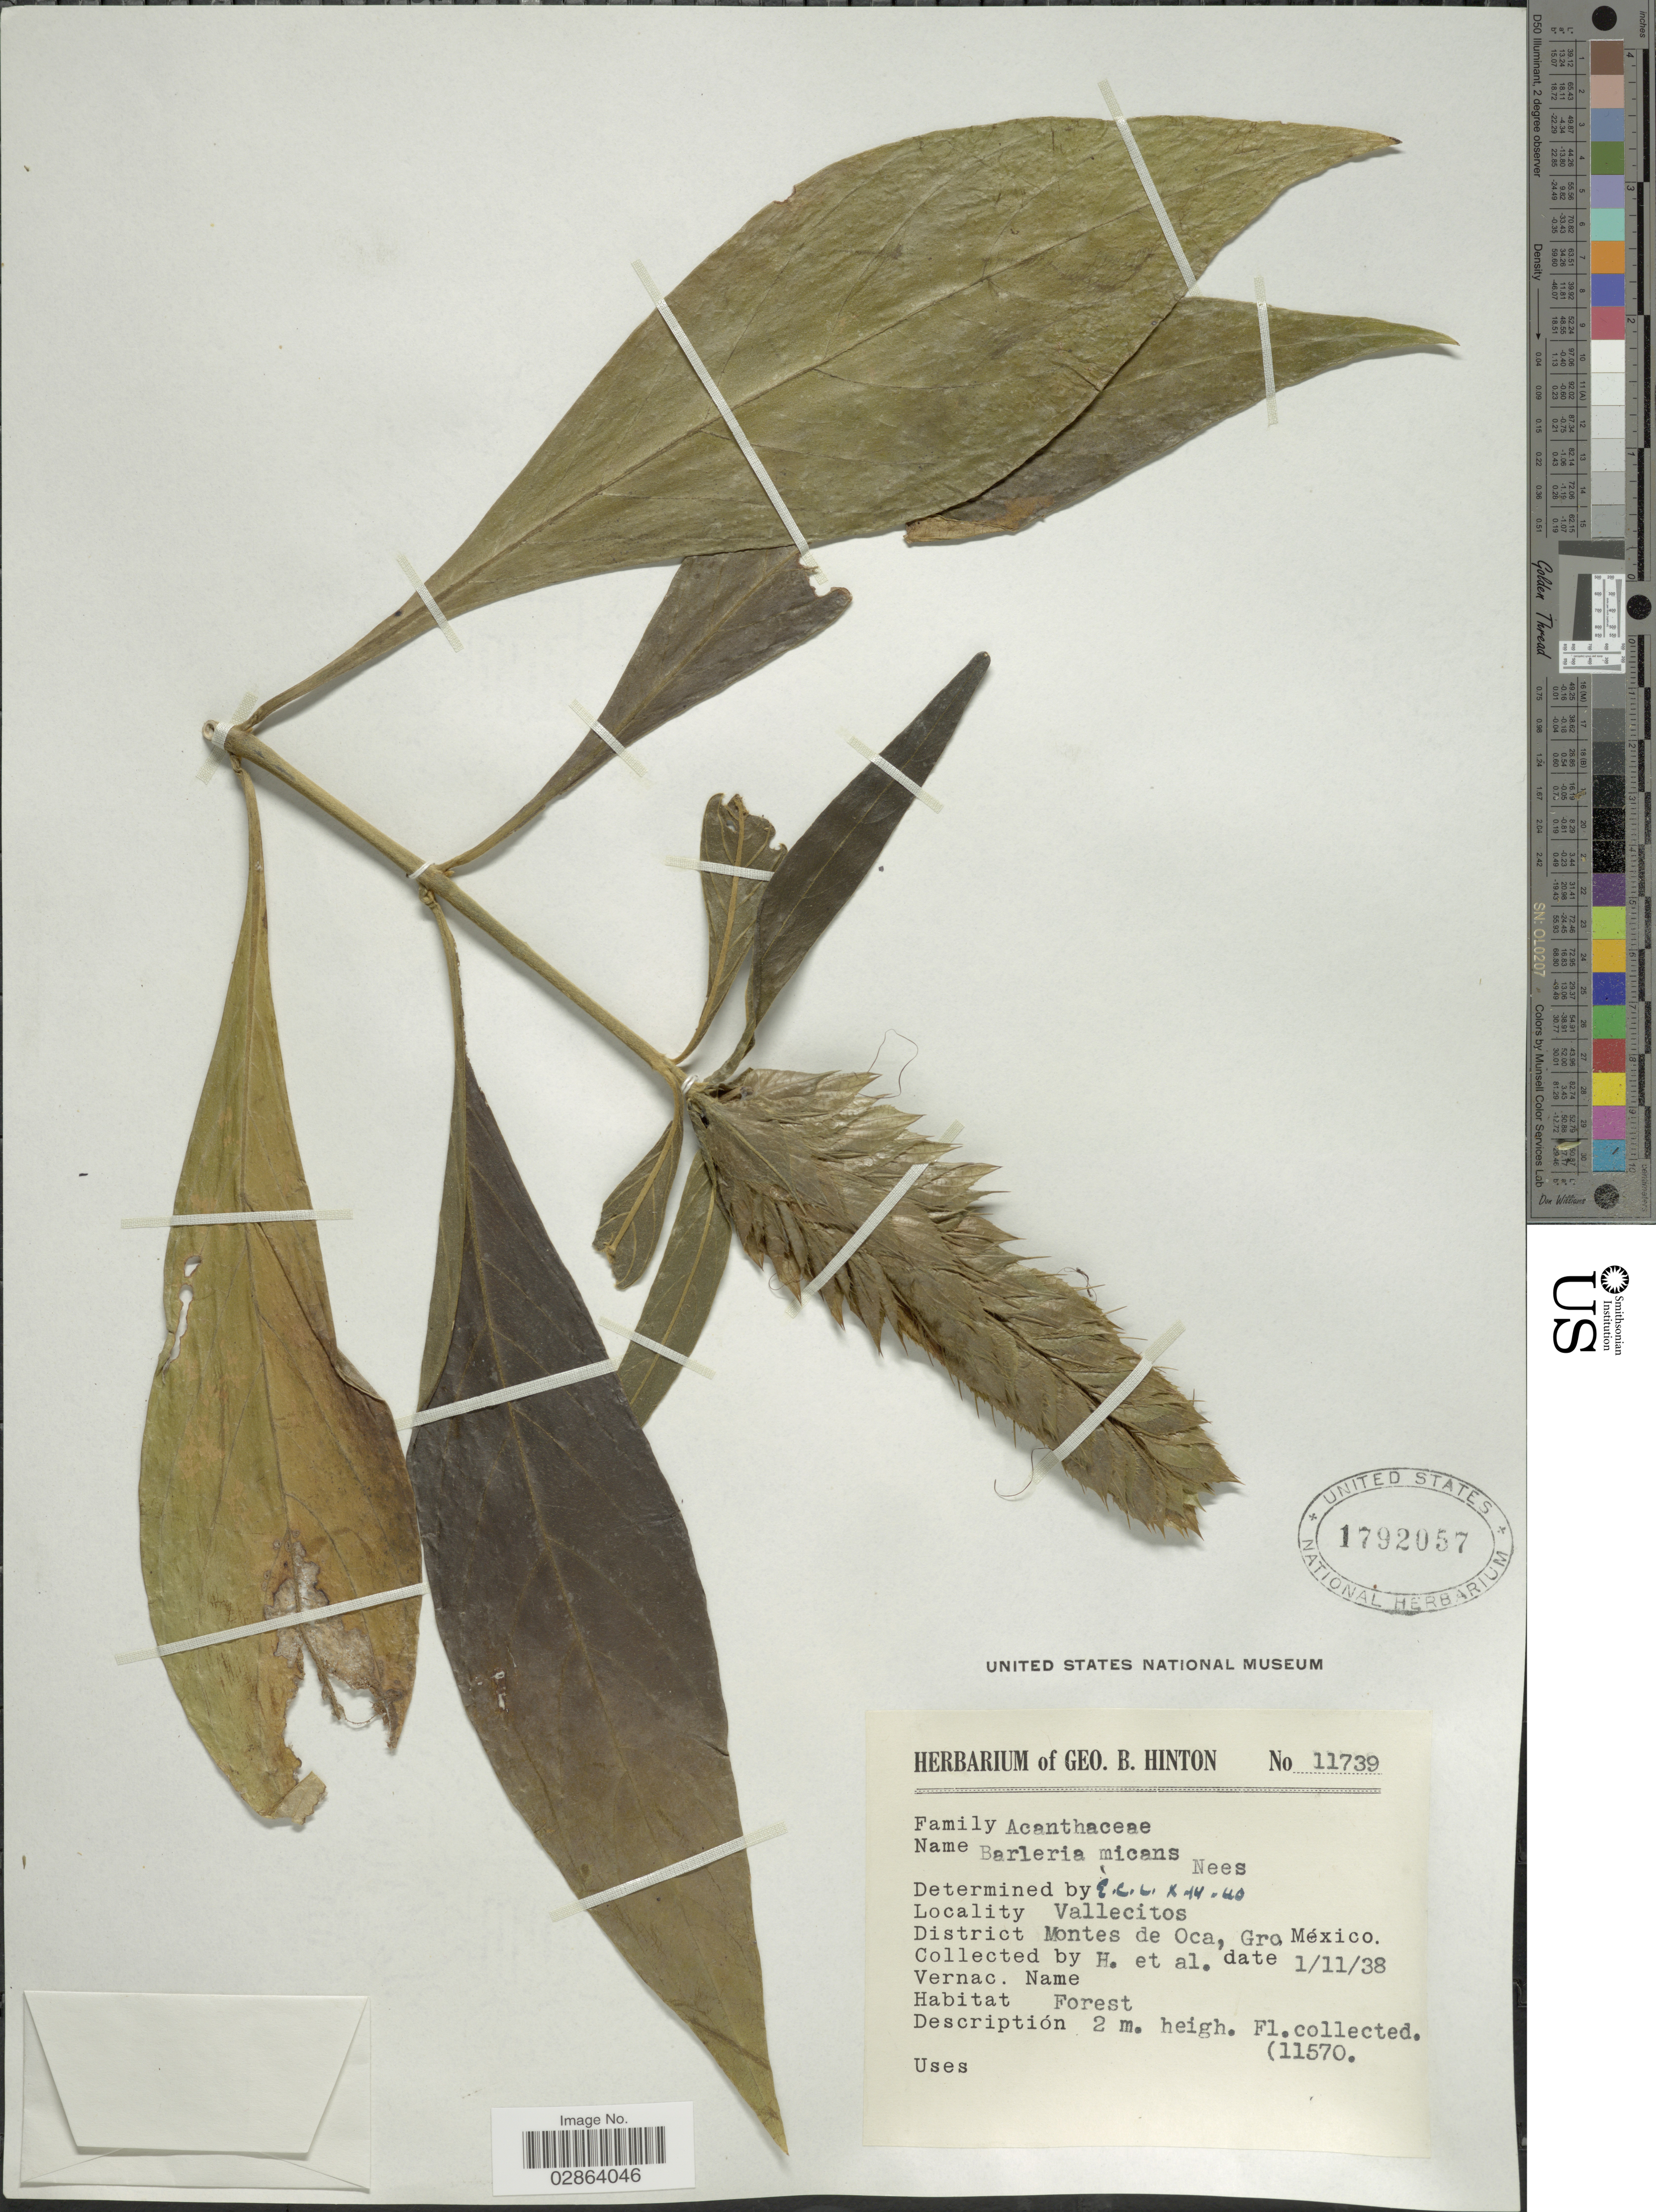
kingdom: Plantae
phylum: Tracheophyta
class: Magnoliopsida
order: Lamiales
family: Acanthaceae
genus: Barleria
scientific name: Barleria oenotheroides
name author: Dum. Cours.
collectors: G. B. Hinton & et al.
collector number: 11739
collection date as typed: Transcribed d/m/y: 1/11/38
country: Mexico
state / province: Guerrero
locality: Vallecitos, District Montes de Oca, Gro., México.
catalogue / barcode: US 1792057